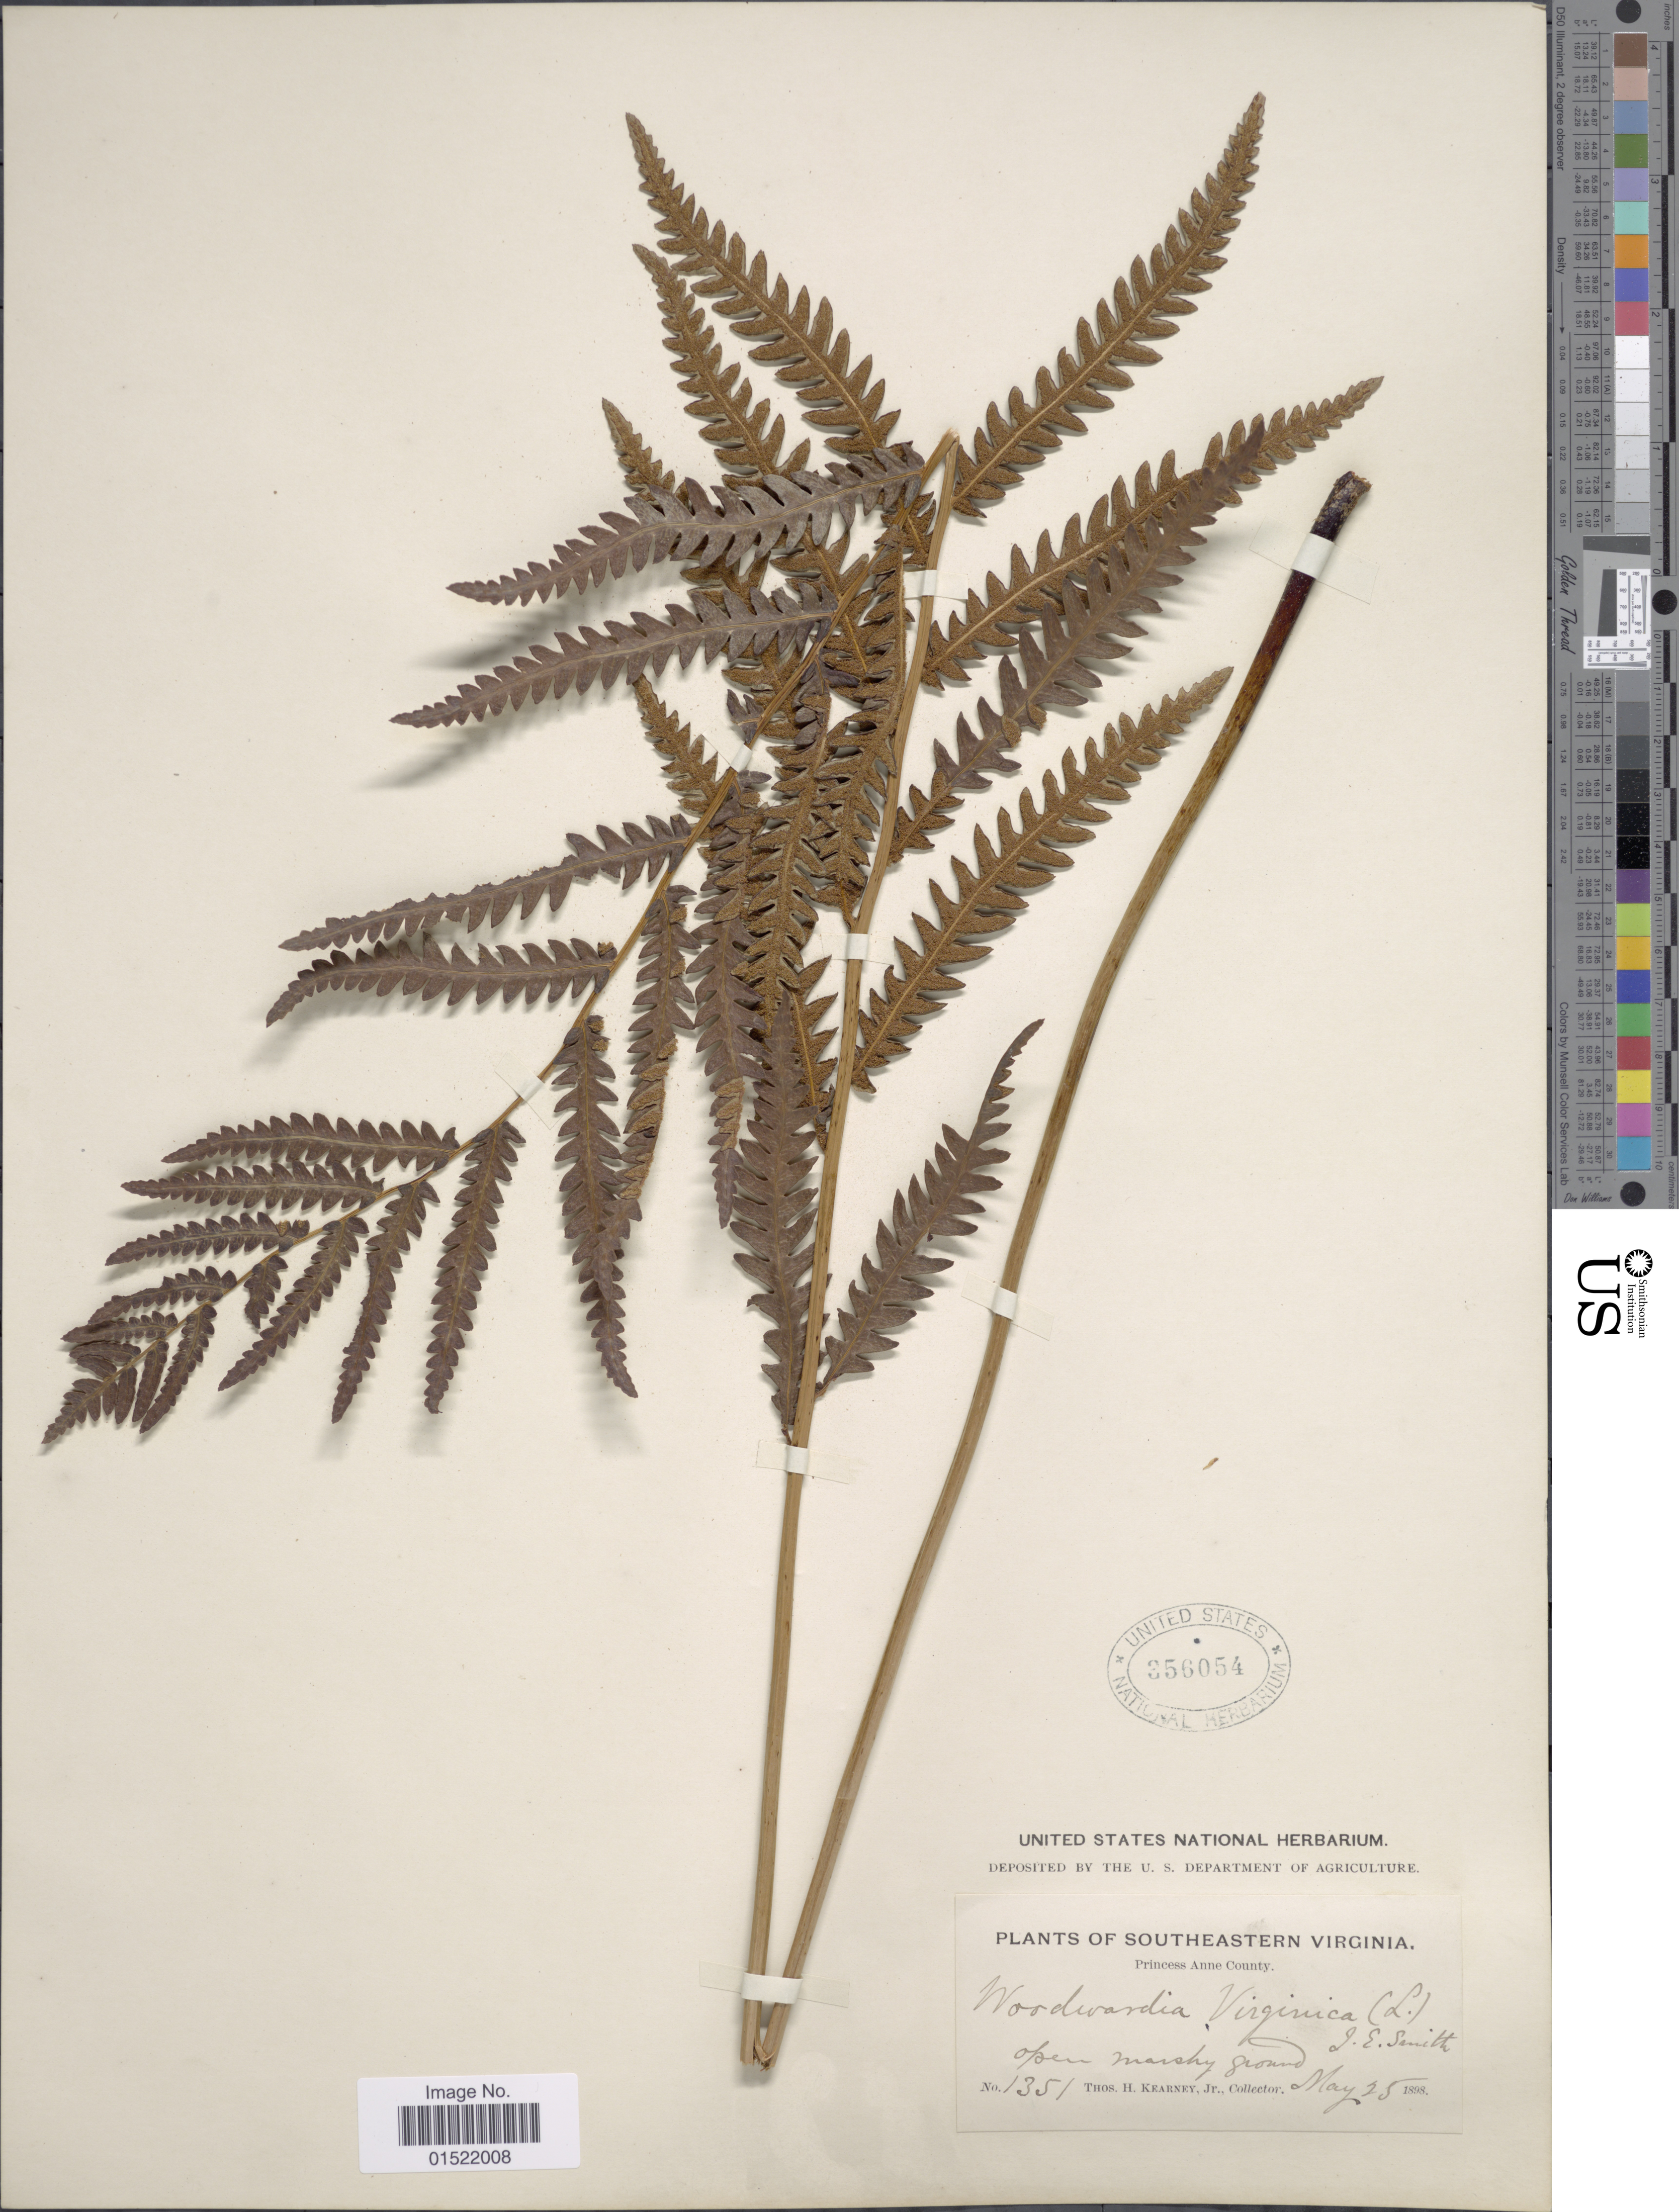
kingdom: Plantae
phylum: Tracheophyta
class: Polypodiopsida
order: Polypodiales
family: Blechnaceae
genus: Woodwardia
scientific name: Woodwardia virginica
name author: (L.) R.M. Sm.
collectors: T. H. Kearney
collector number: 1351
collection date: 1898-05-25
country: United States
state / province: Virginia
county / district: City of Virginia Beach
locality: Southeastern virginia, Princess Anne (=historic county name) County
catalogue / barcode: US 356054